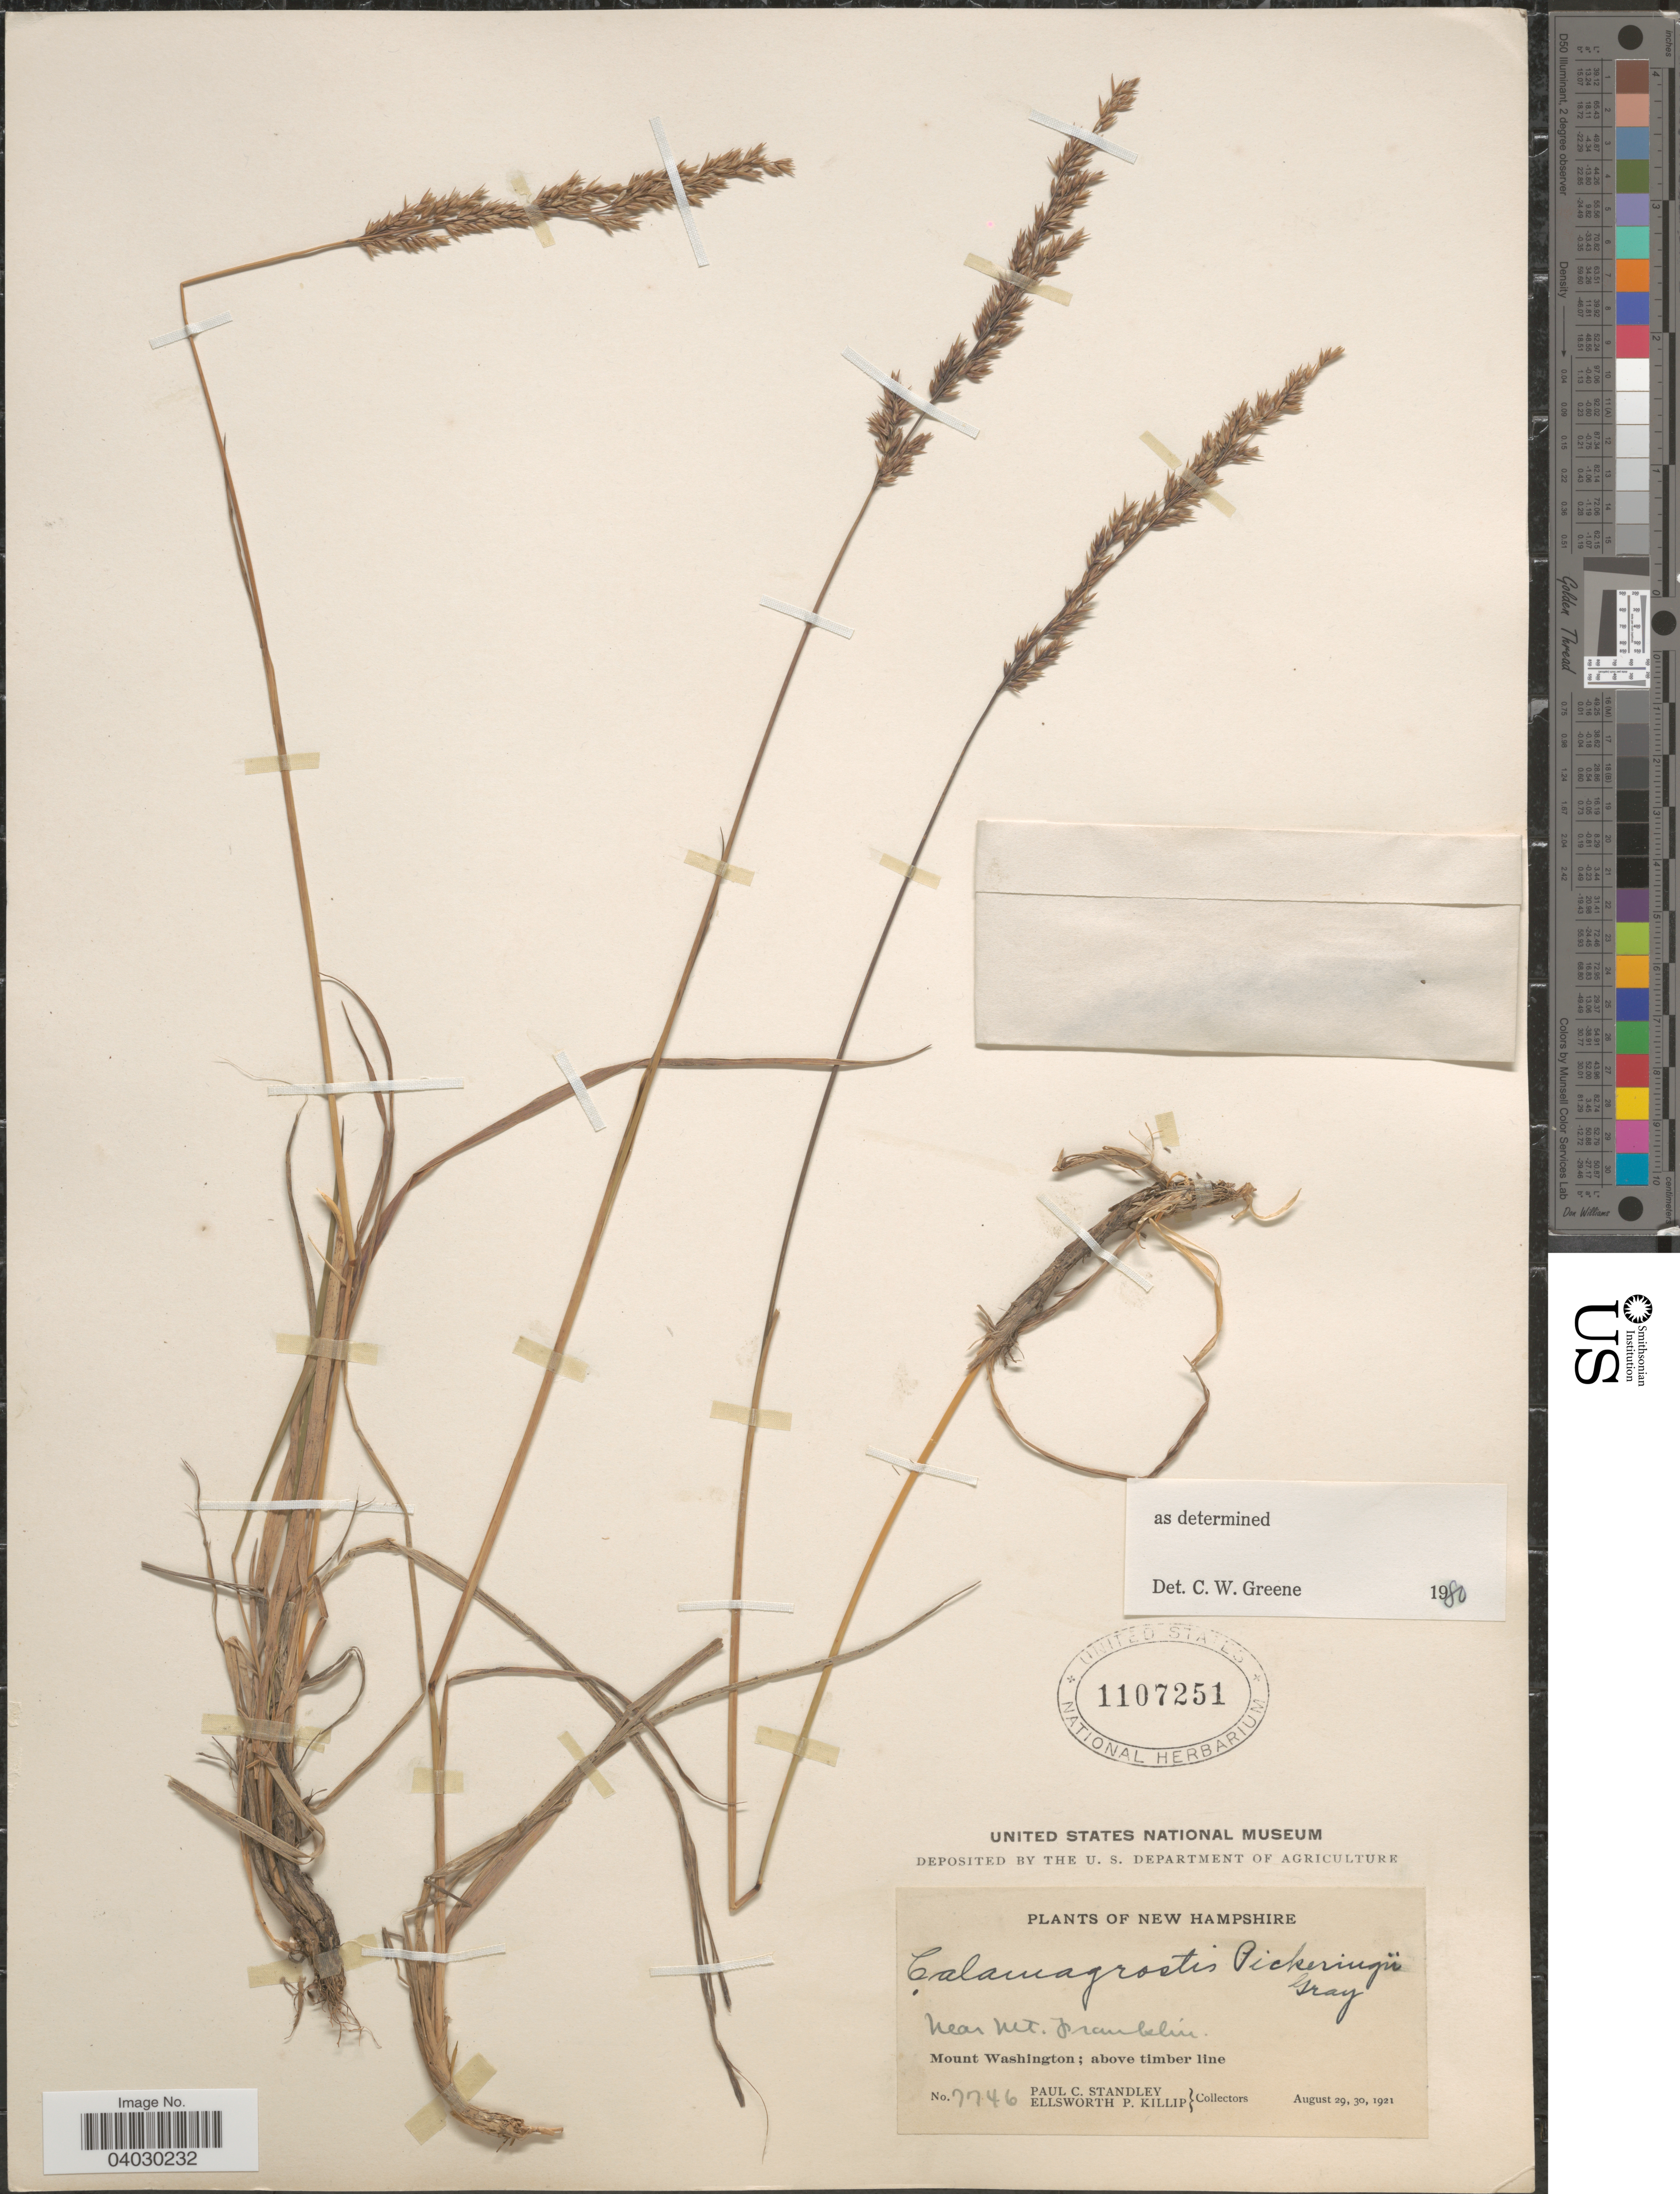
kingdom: Plantae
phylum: Tracheophyta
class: Liliopsida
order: Poales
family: Poaceae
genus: Calamagrostis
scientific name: Calamagrostis pickeringii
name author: A. Gray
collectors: P. C. Standley & E. P. Killip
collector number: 7746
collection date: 1921-08-29/1921-08-30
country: United States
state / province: New Hampshire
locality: Near Mt. Franklin. Mount Washington; above timber line.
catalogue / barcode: US 1107251